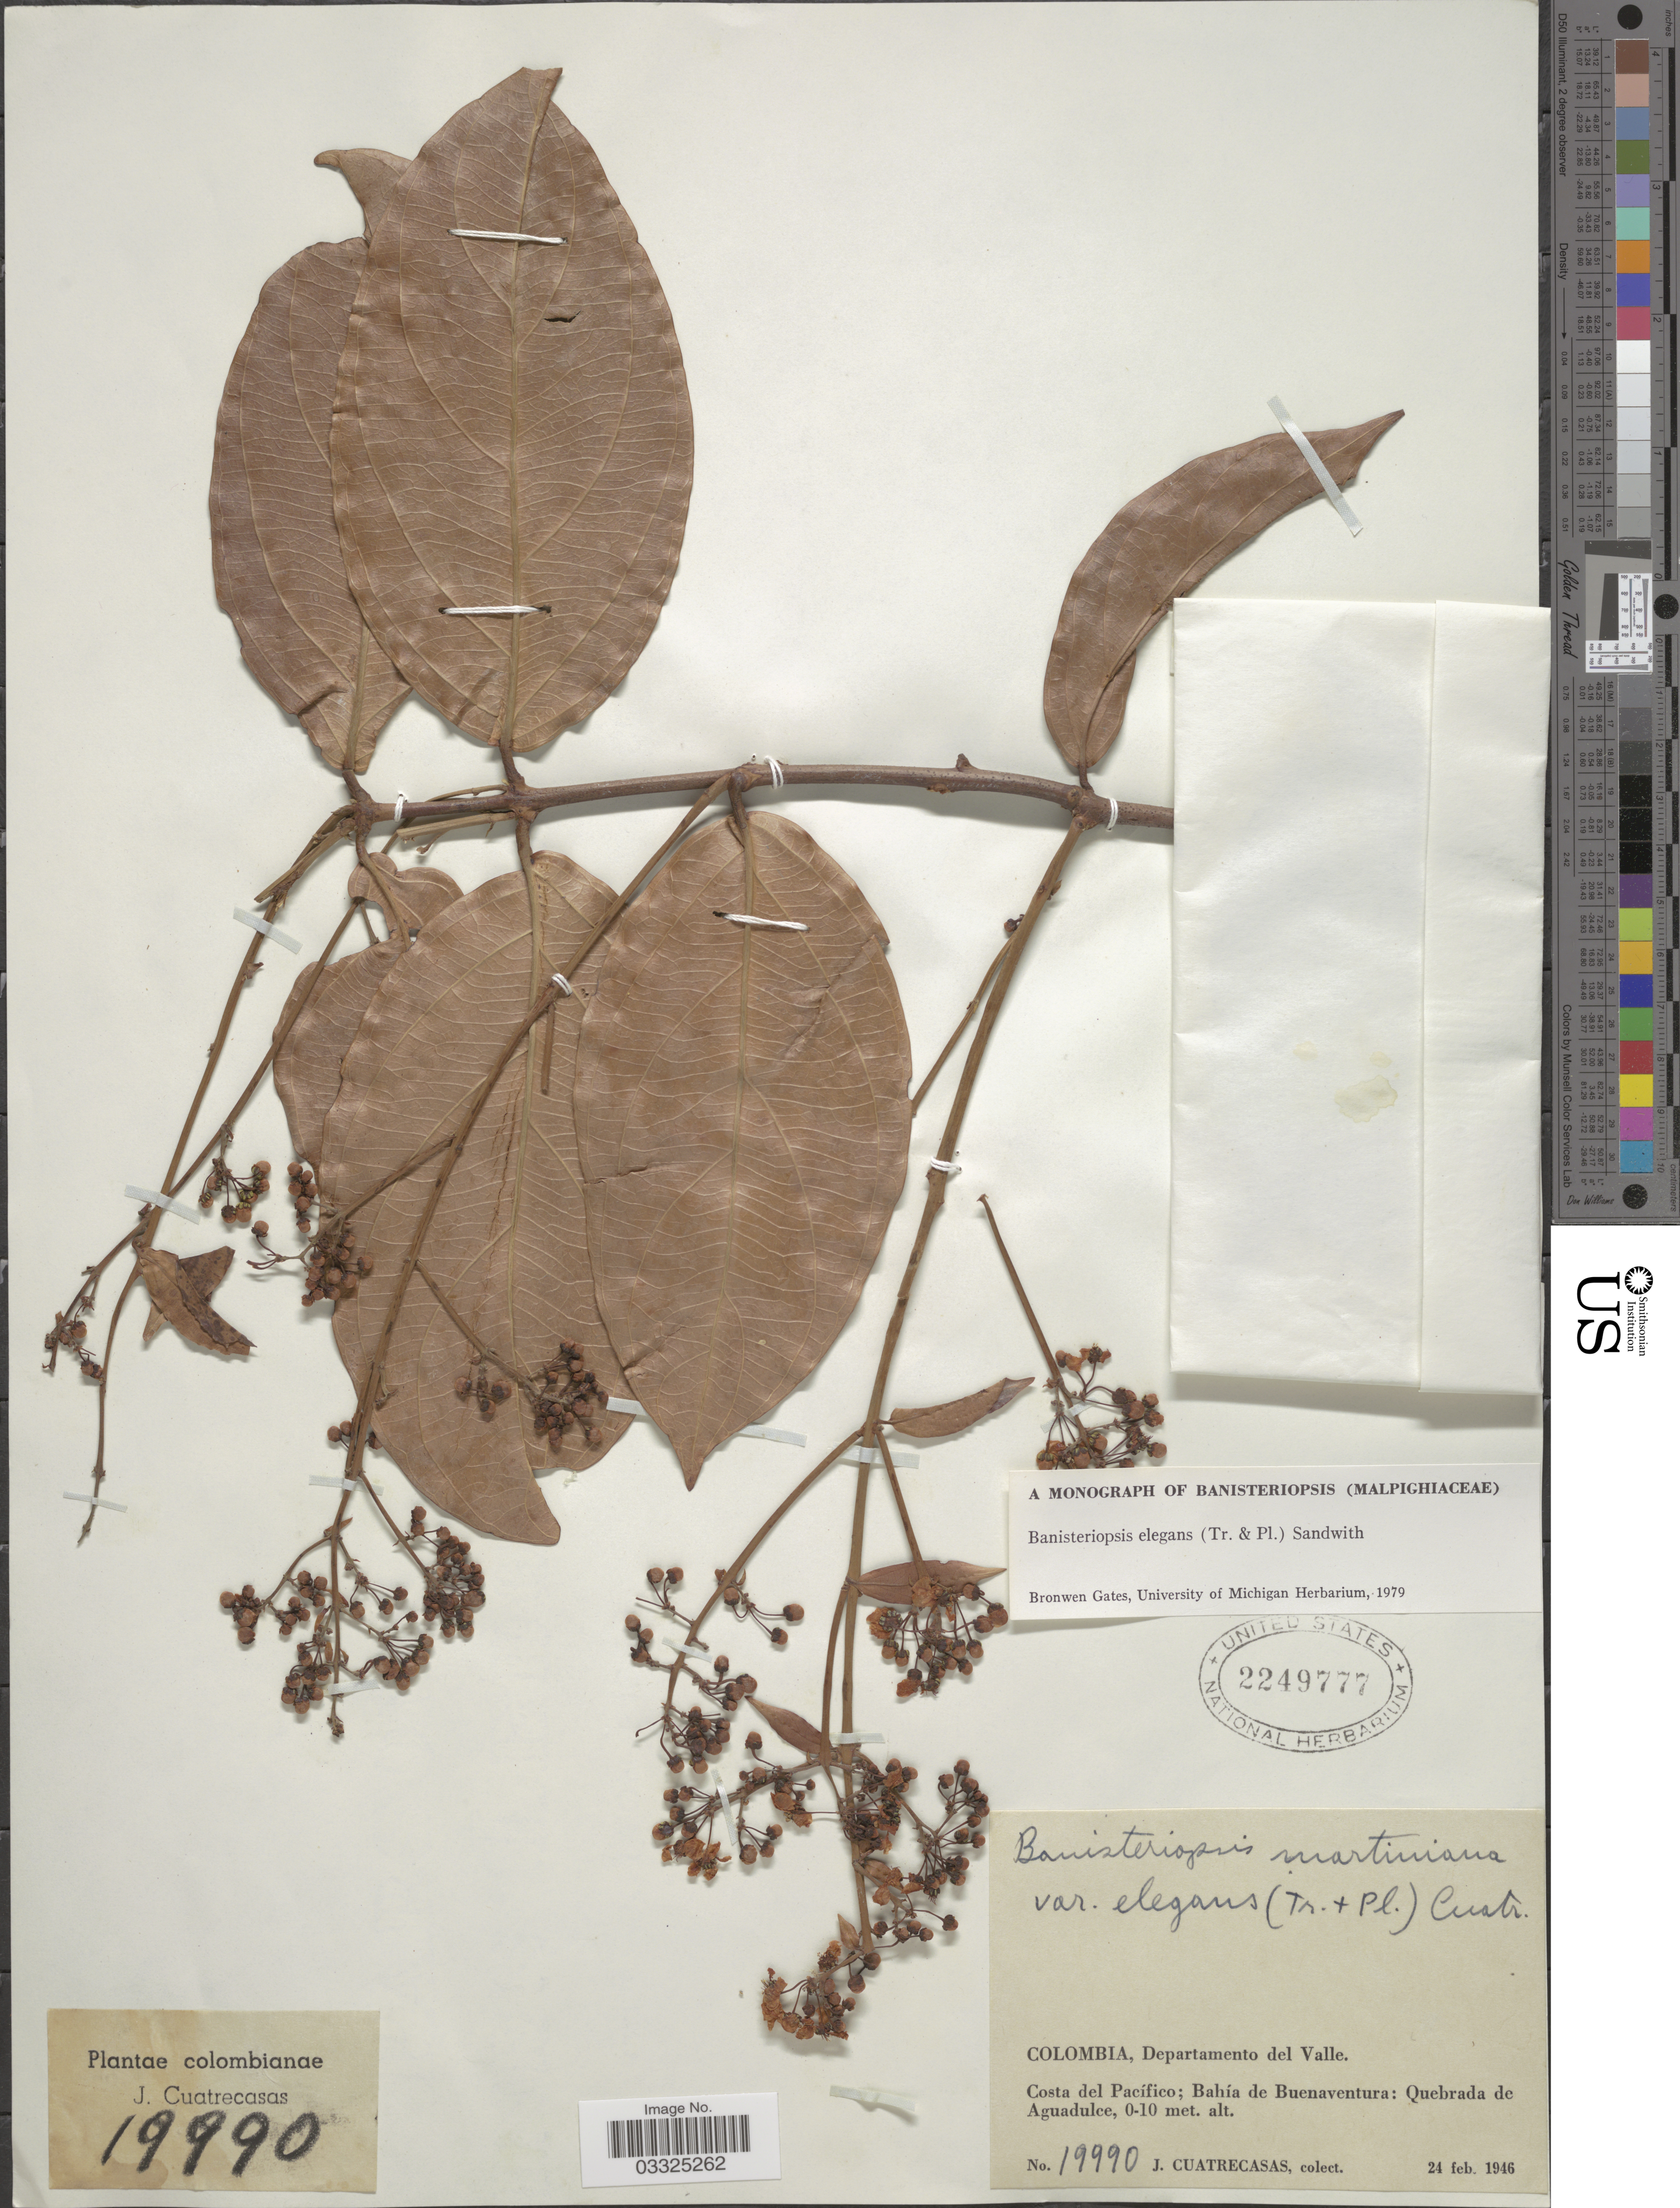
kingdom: Plantae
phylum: Tracheophyta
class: Magnoliopsida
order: Malpighiales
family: Malpighiaceae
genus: Banisteriopsis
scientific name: Banisteriopsis elegans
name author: (Triana & Planch.) Sandwith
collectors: J. Cuatrecasas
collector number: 19990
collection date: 1946-02-24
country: Colombia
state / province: Valle del Cauca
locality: Departamento del Valle. Costa del Pacífico; Bahía de Buenaventura: Quebrada de Aguadulce.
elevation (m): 0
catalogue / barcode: US 2249777